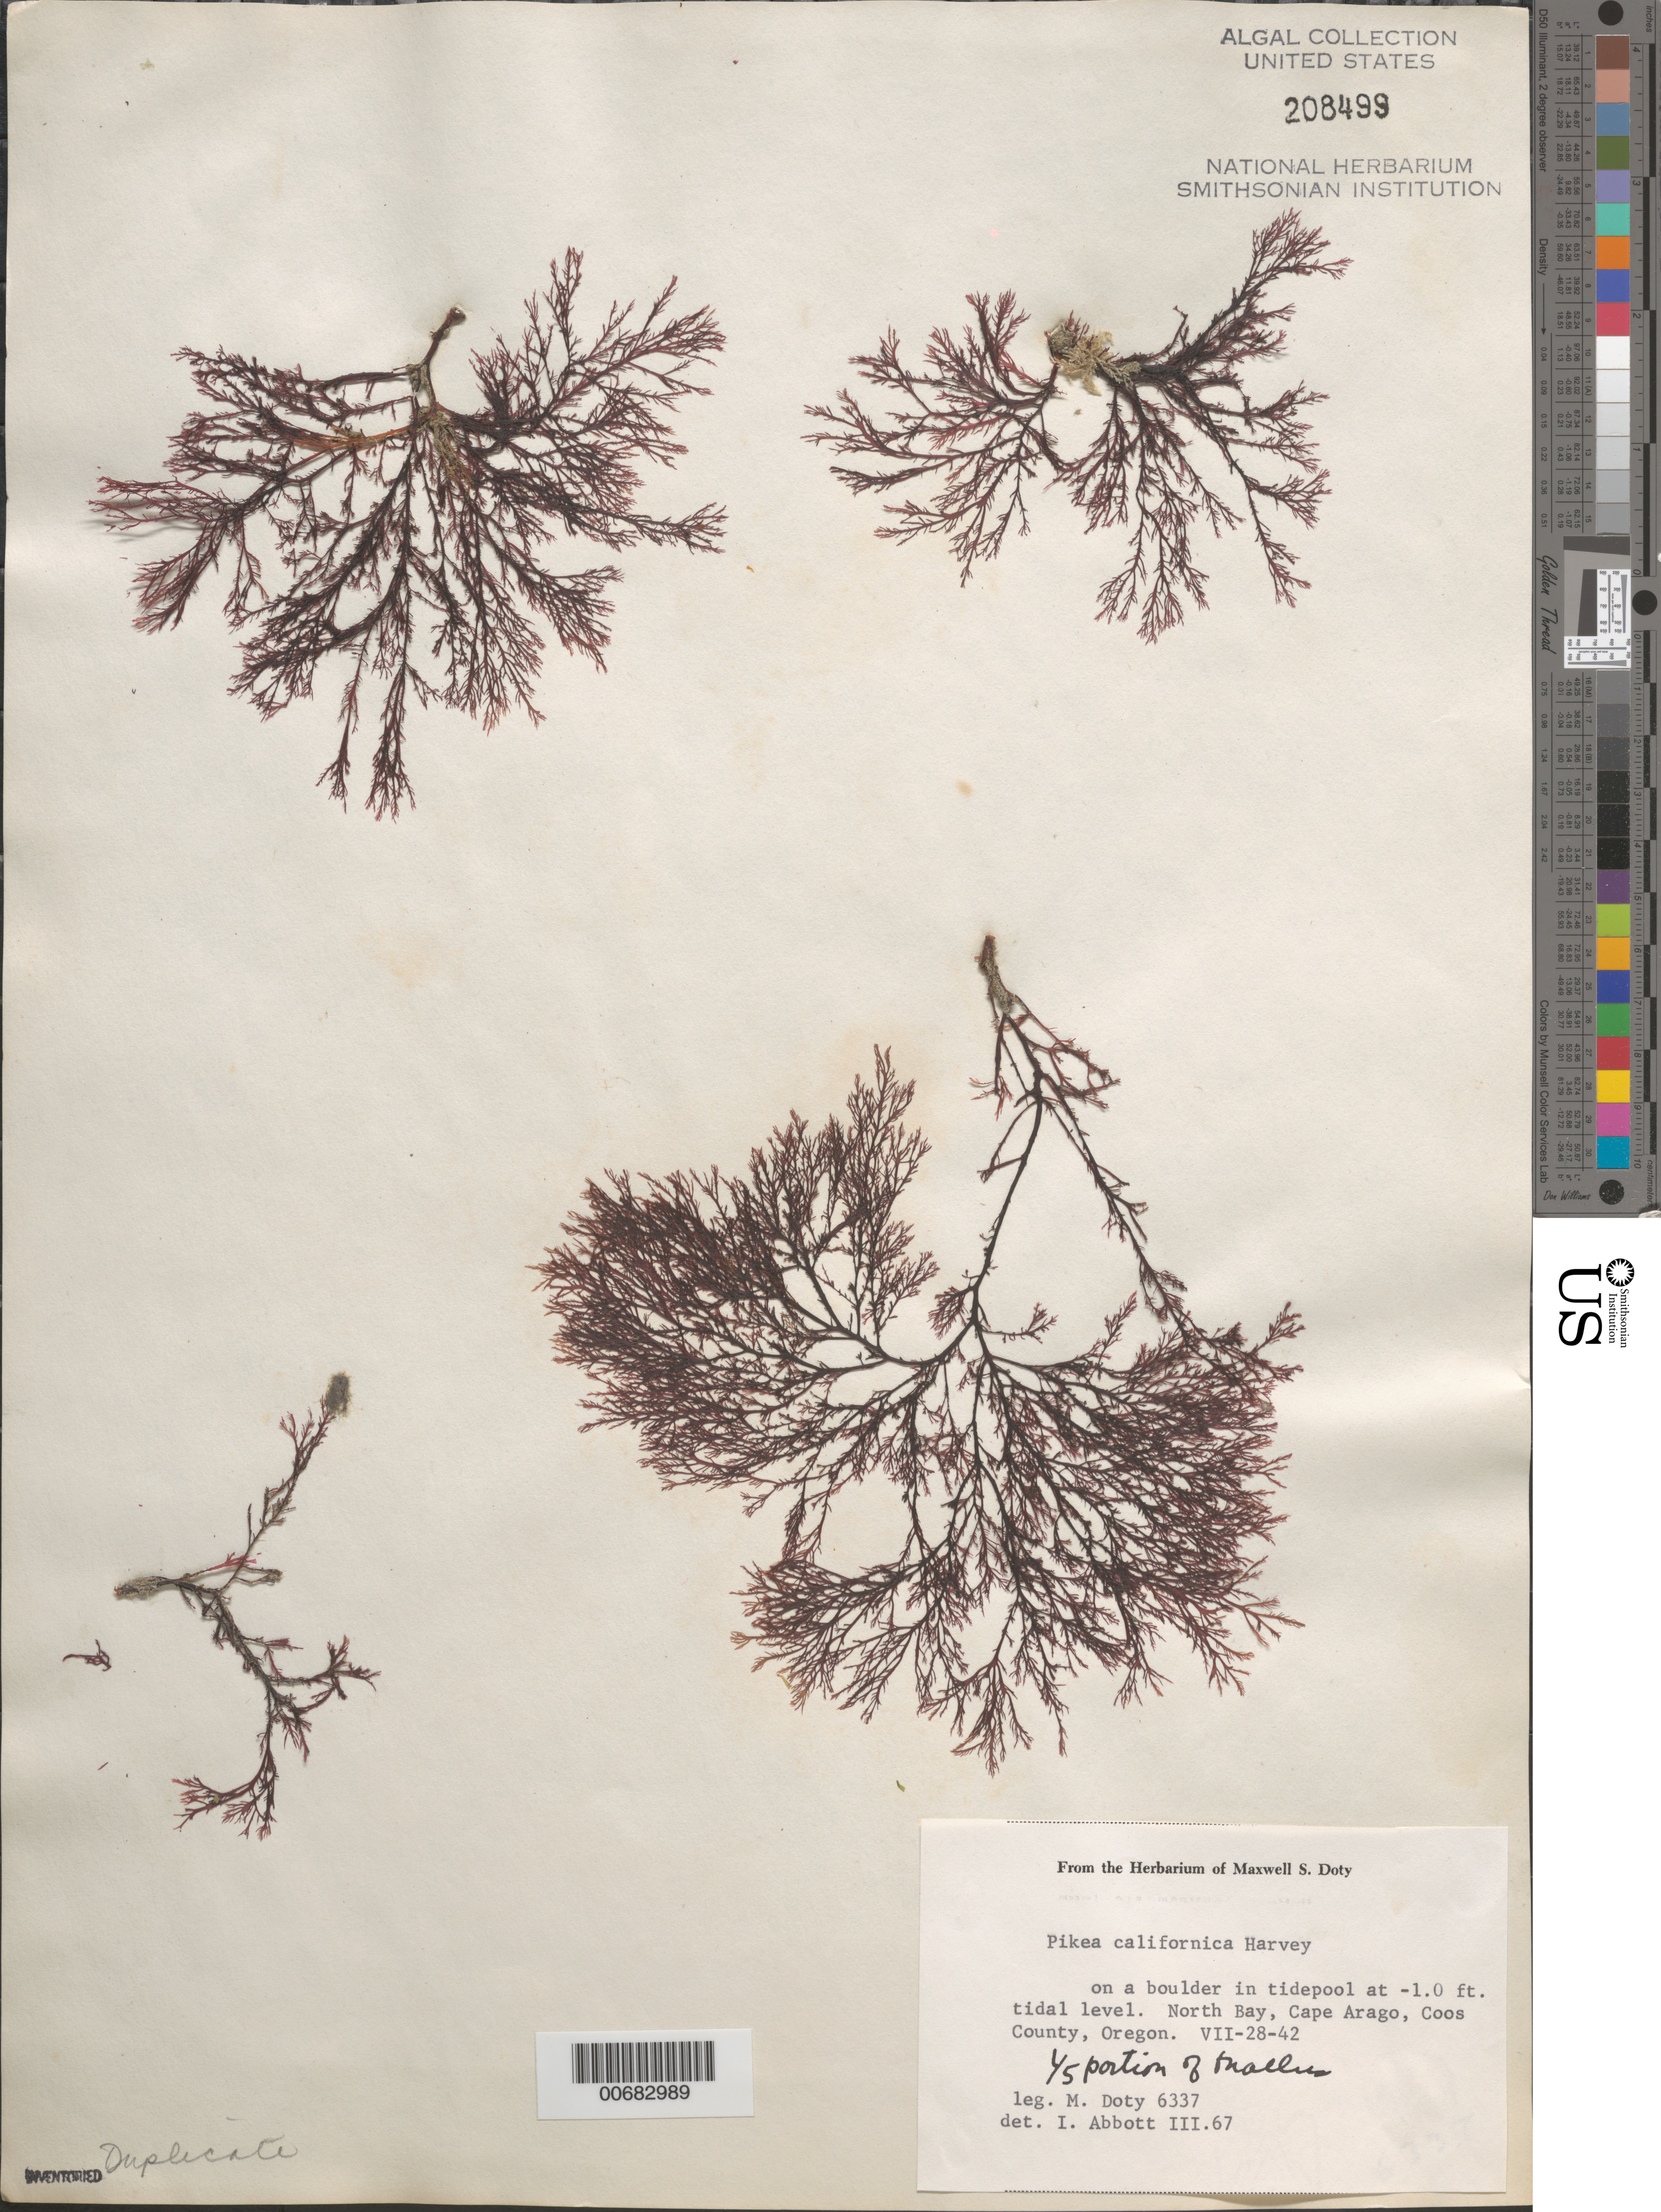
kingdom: Plantae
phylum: Rhodophyta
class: Florideophyceae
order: Gigartinales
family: Dumontiaceae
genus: Pikea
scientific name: Pikea californica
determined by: Abbott, Isabella A.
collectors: M. S. Doty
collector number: MSD 6337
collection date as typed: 28 Jul 1942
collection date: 1942-07-28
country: United States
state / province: Oregon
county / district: Coos County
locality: North Bay, Cape Arago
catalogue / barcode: US 208499